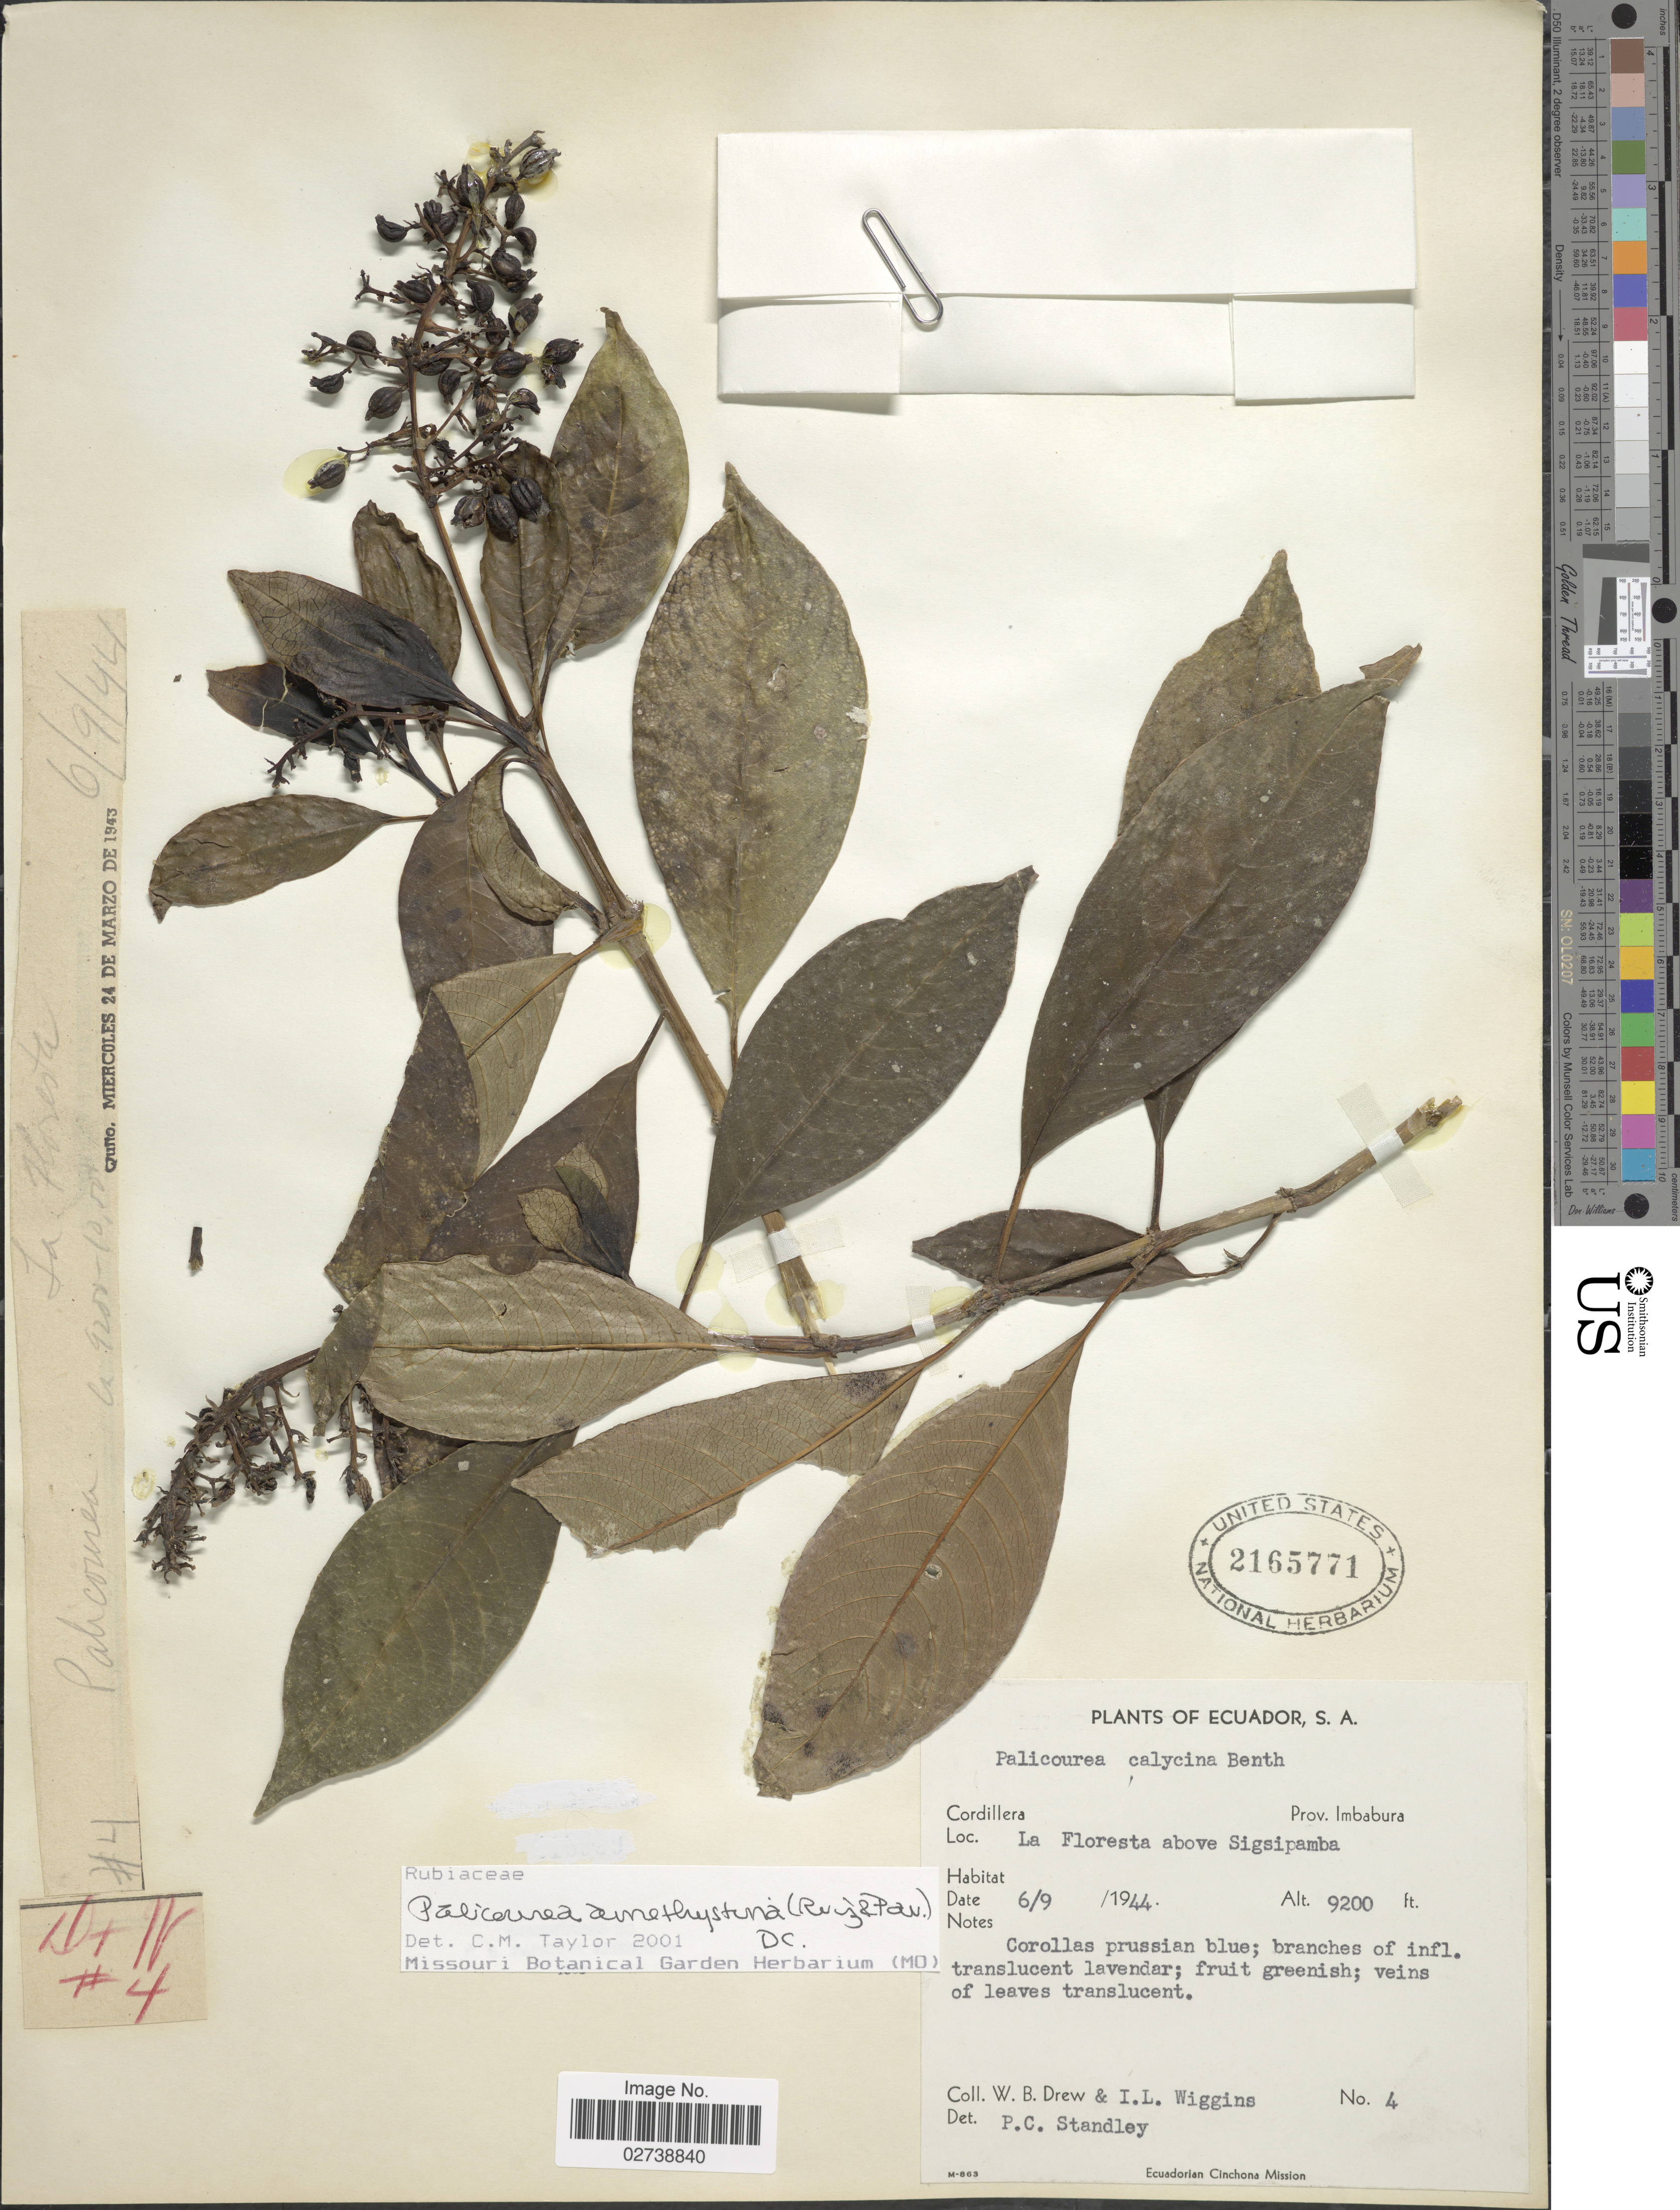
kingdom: Plantae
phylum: Tracheophyta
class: Magnoliopsida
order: Gentianales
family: Rubiaceae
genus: Palicourea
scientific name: Palicourea amethystina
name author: (Ruiz & Pav.) DC.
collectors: W. B. Drew & I. L. Wiggins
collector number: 4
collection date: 1944-06-09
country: Ecuador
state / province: Imbabura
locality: Cordillera, La Floresta above Sigsipamba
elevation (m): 2804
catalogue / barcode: US 2165771